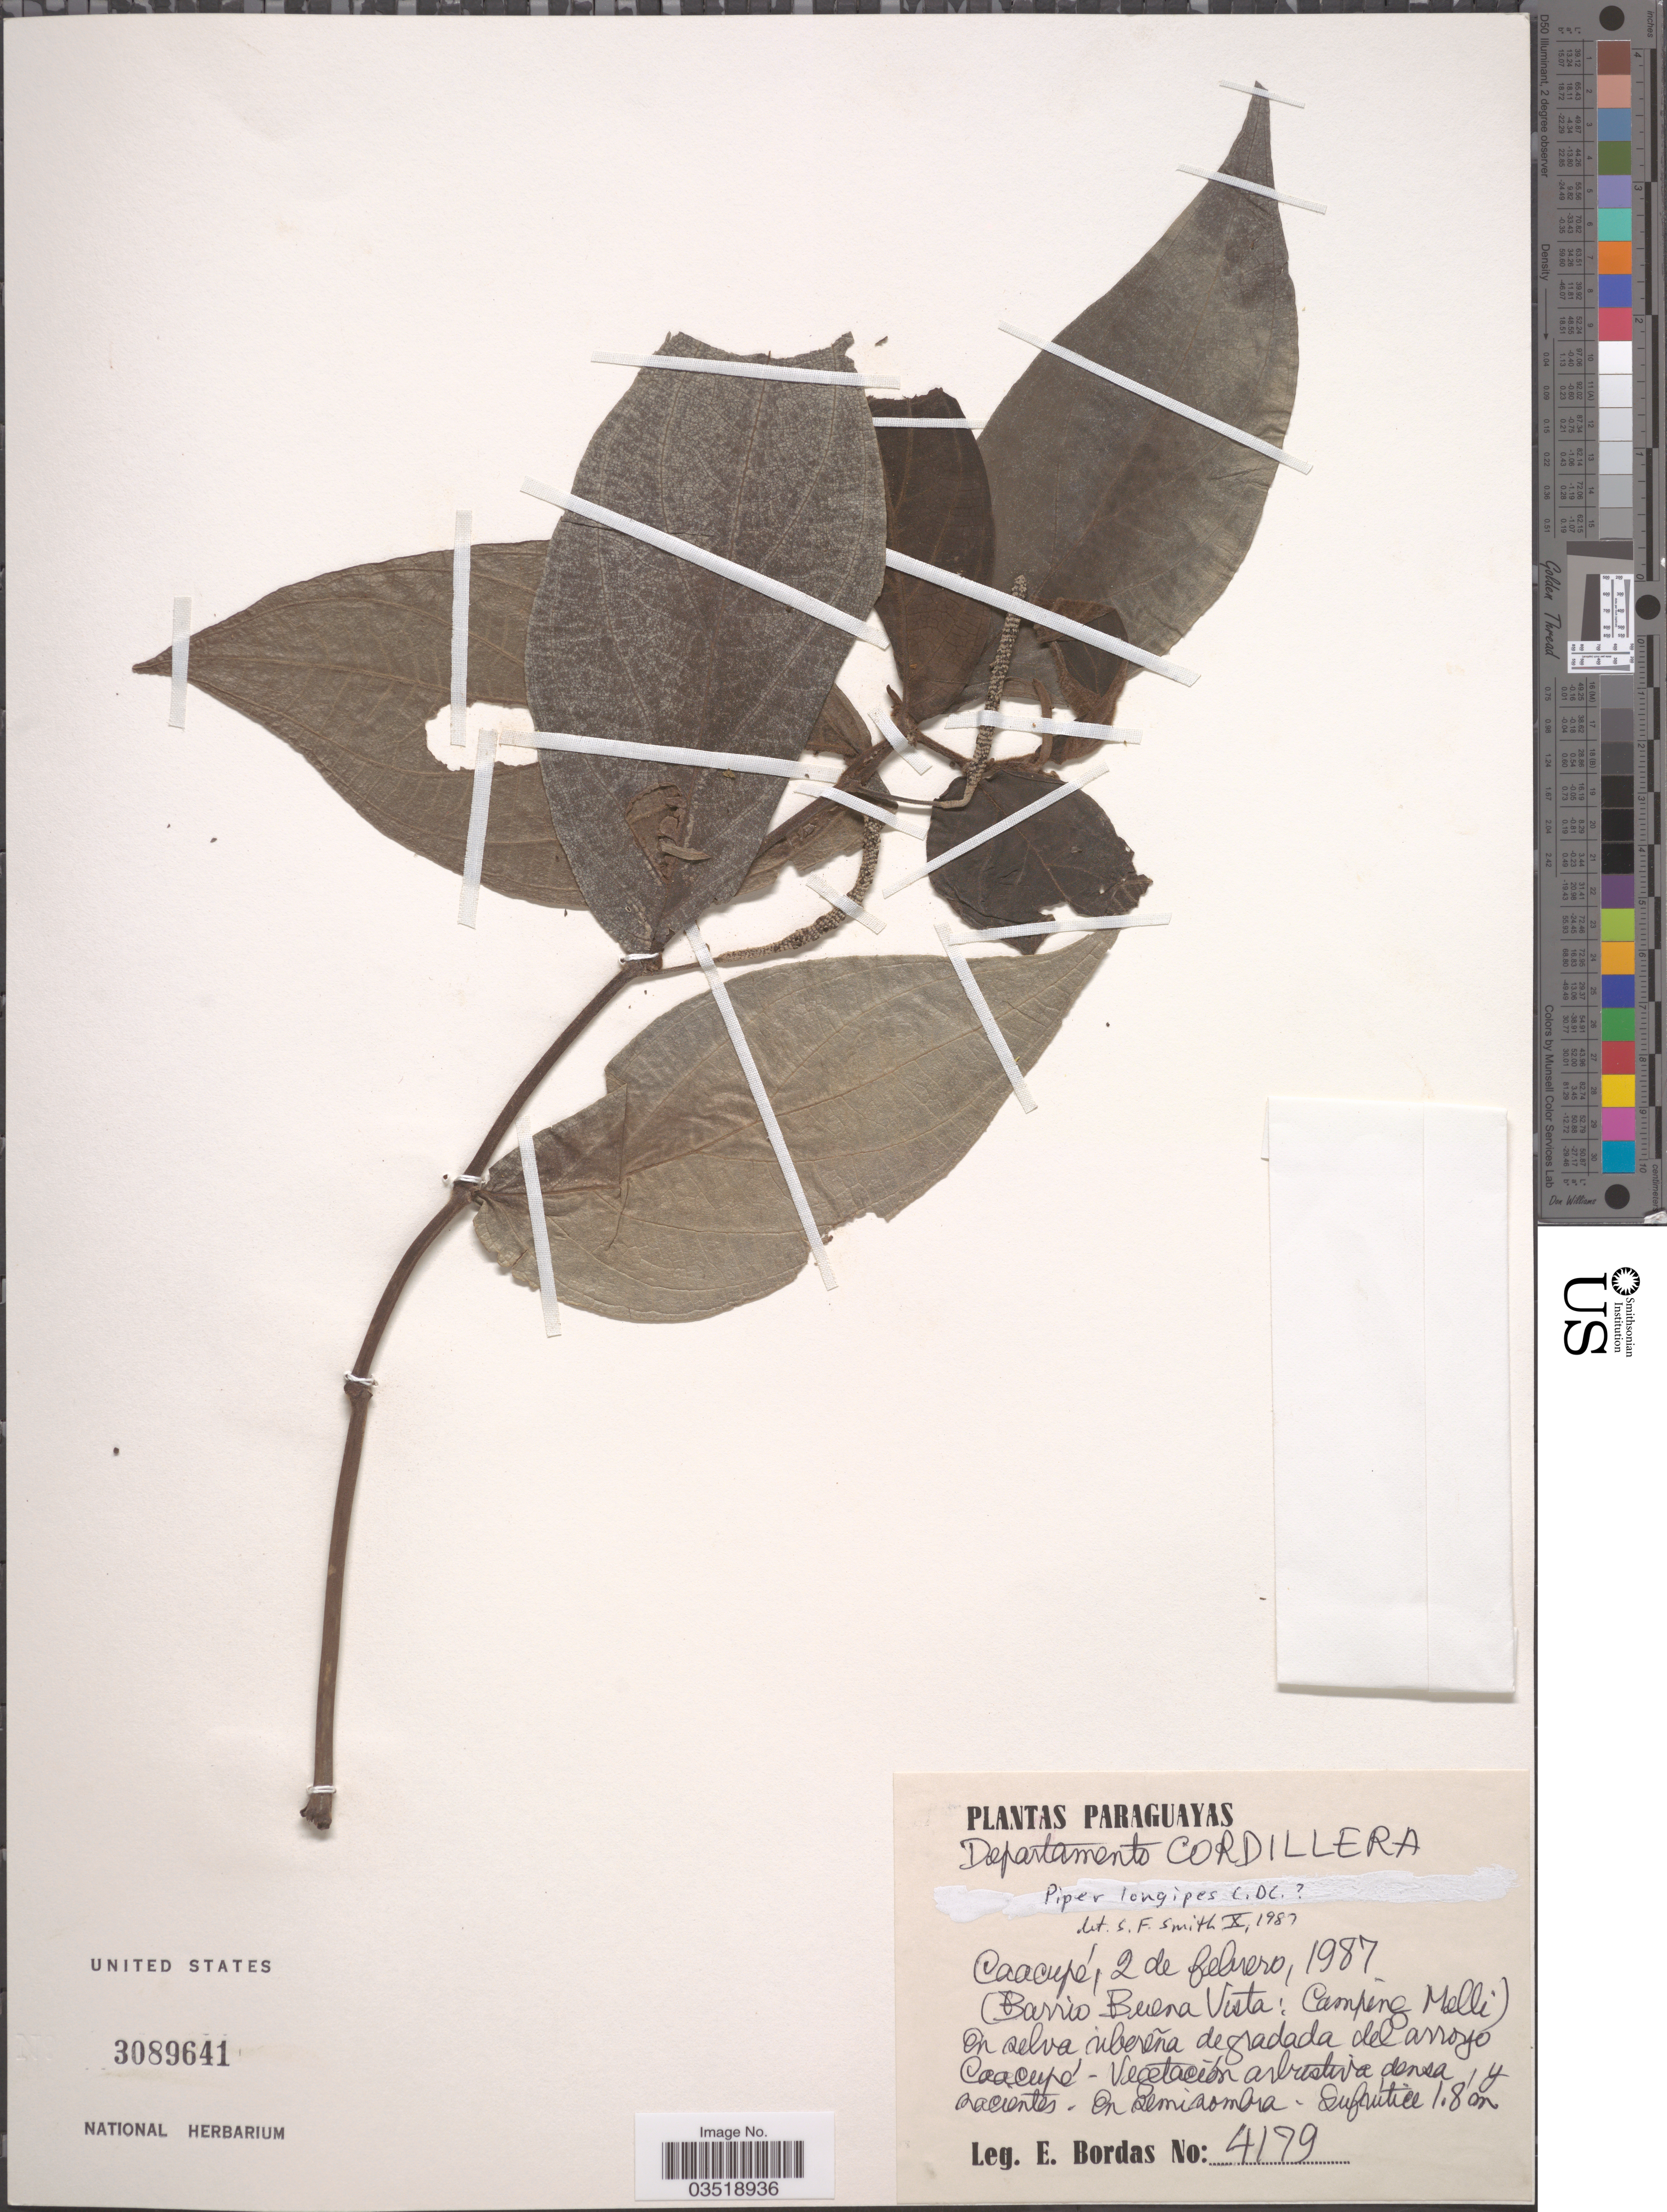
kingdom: Plantae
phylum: Tracheophyta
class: Magnoliopsida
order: Piperales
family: Piperaceae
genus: Piper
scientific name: Piper longipes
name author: C. DC.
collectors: E. Bordas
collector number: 4179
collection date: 1987-02-02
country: Paraguay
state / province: Cordillera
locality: Departamento Cordillera. Caacupé. (Barrio Buena Vista: Campina Melli). On selva ribereña degradada del arroyo Caacupé.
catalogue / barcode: US 3089641